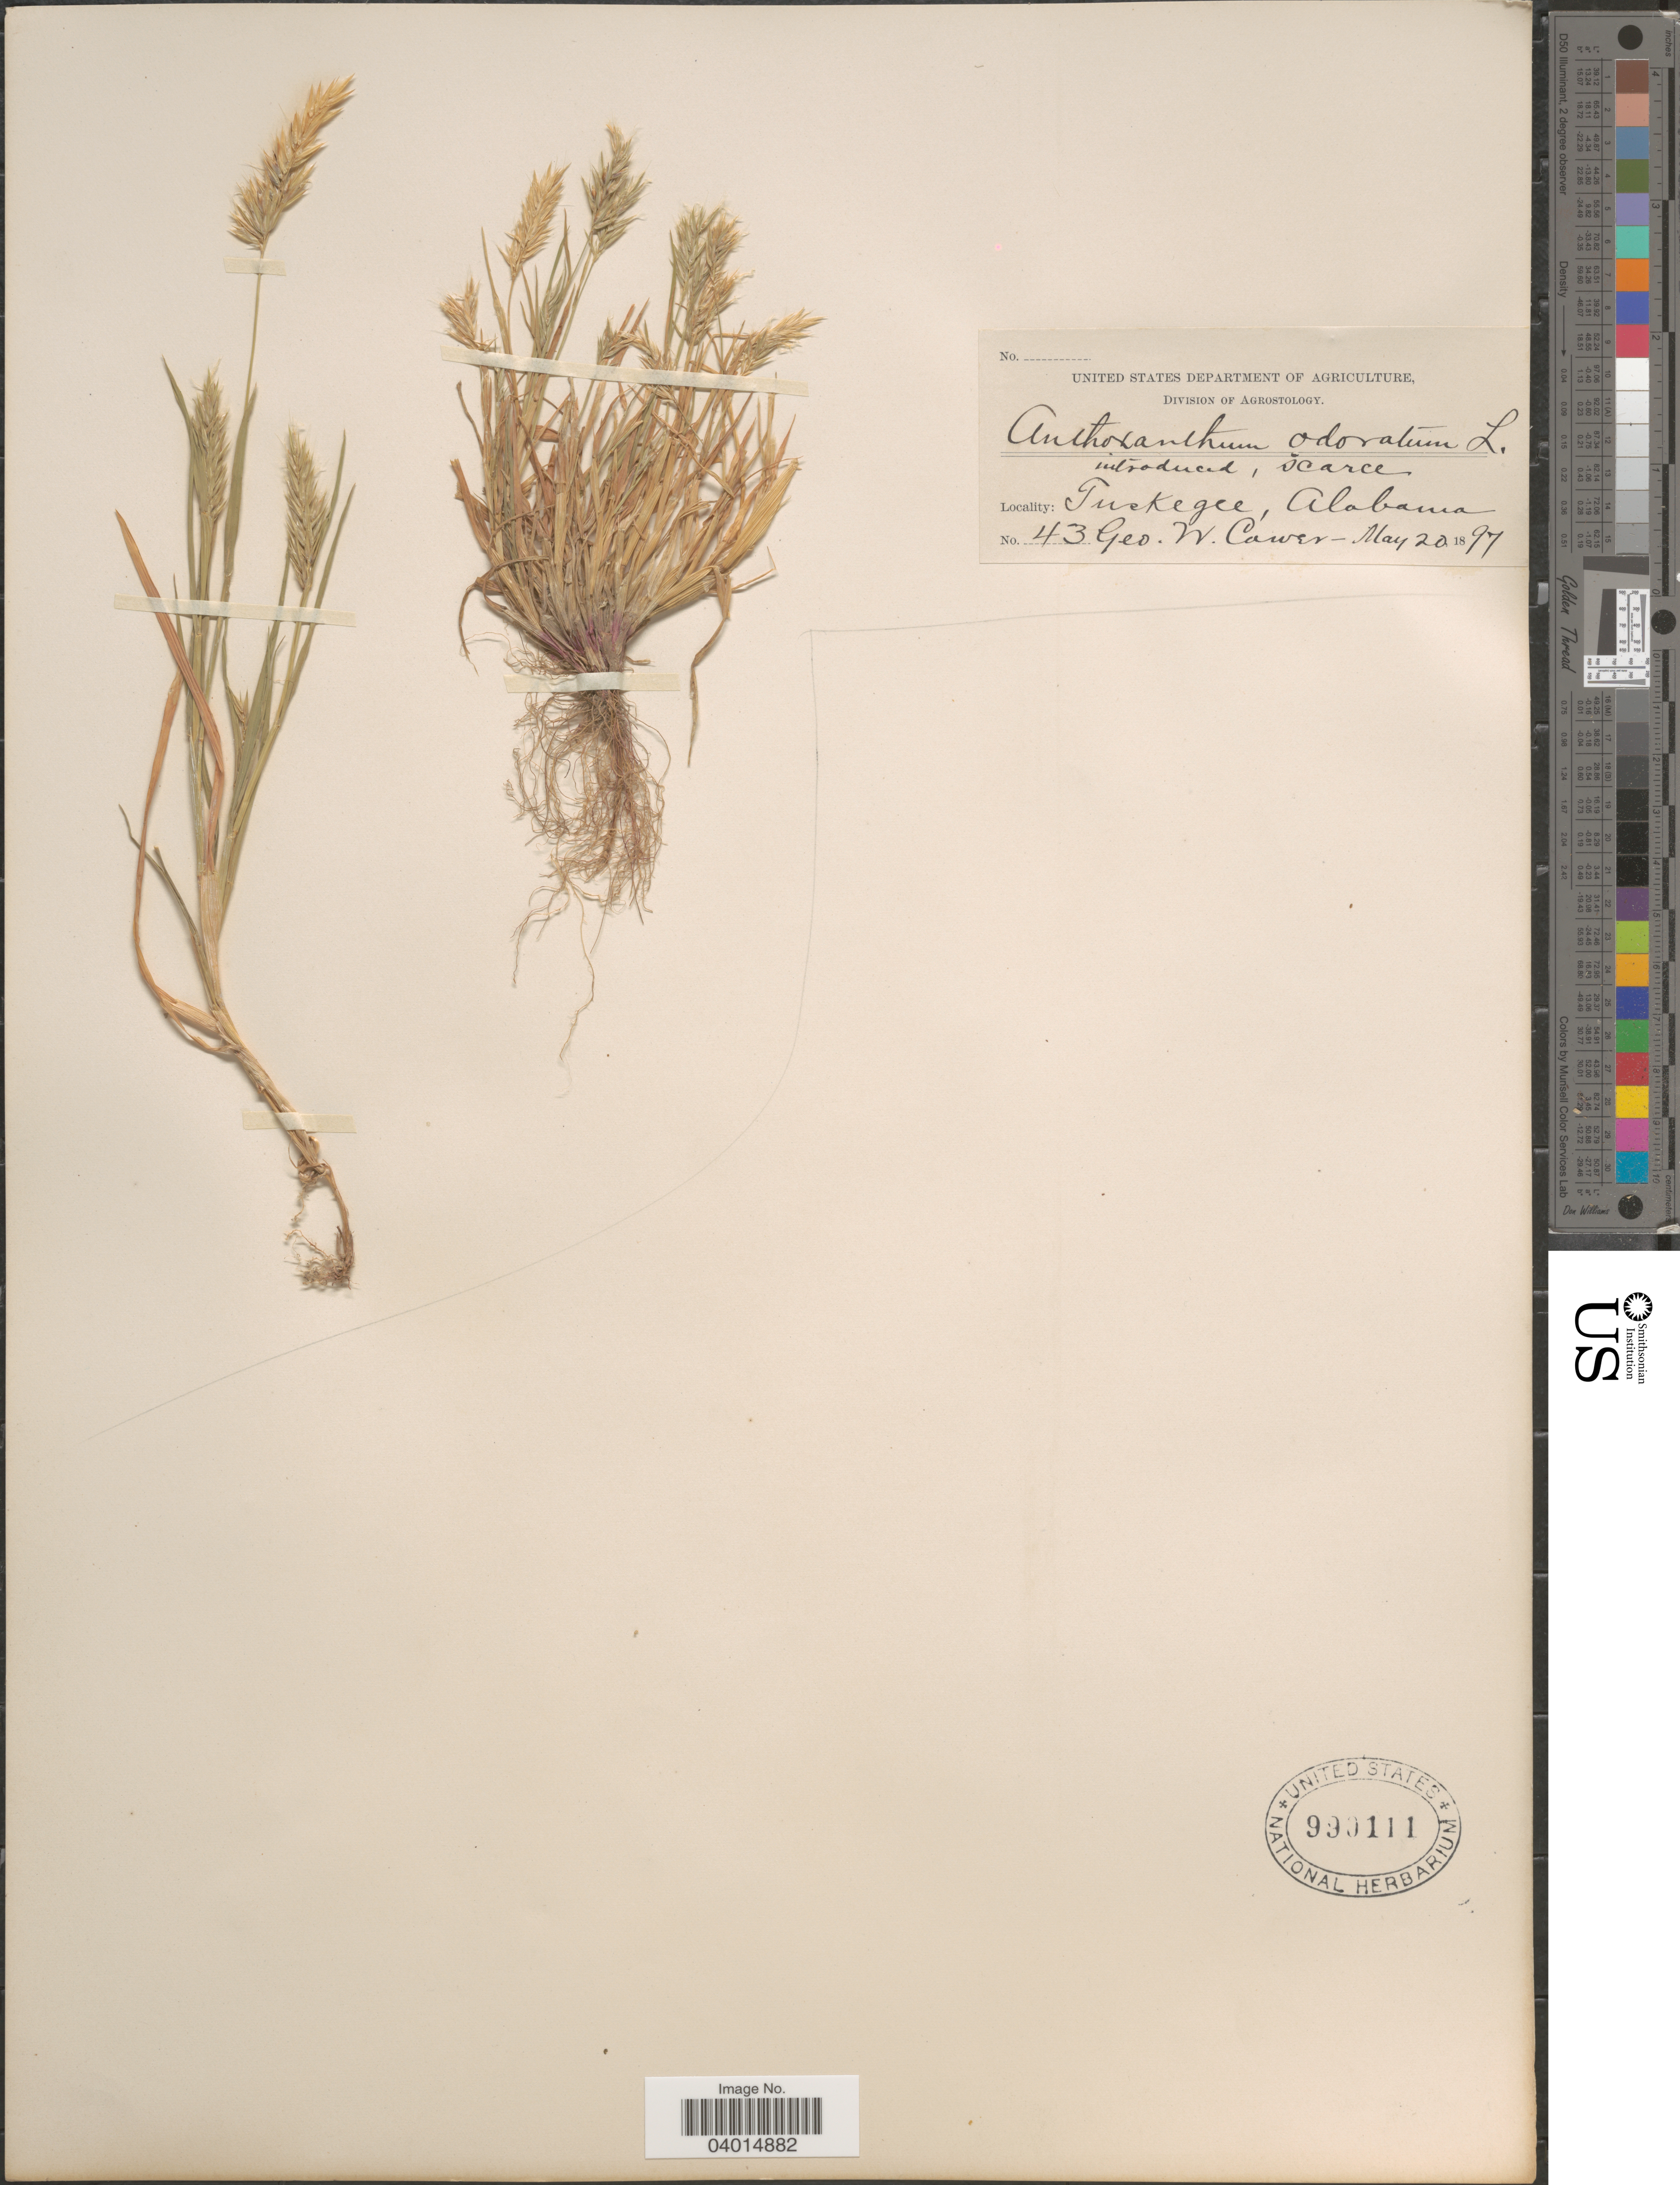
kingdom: Plantae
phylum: Tracheophyta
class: Liliopsida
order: Poales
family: Poaceae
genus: Anthoxanthum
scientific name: Anthoxanthum odoratum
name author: L.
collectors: G. Carver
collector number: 43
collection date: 1897-05-20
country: United States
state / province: Alabama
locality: Tuskegee.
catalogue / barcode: US 990111